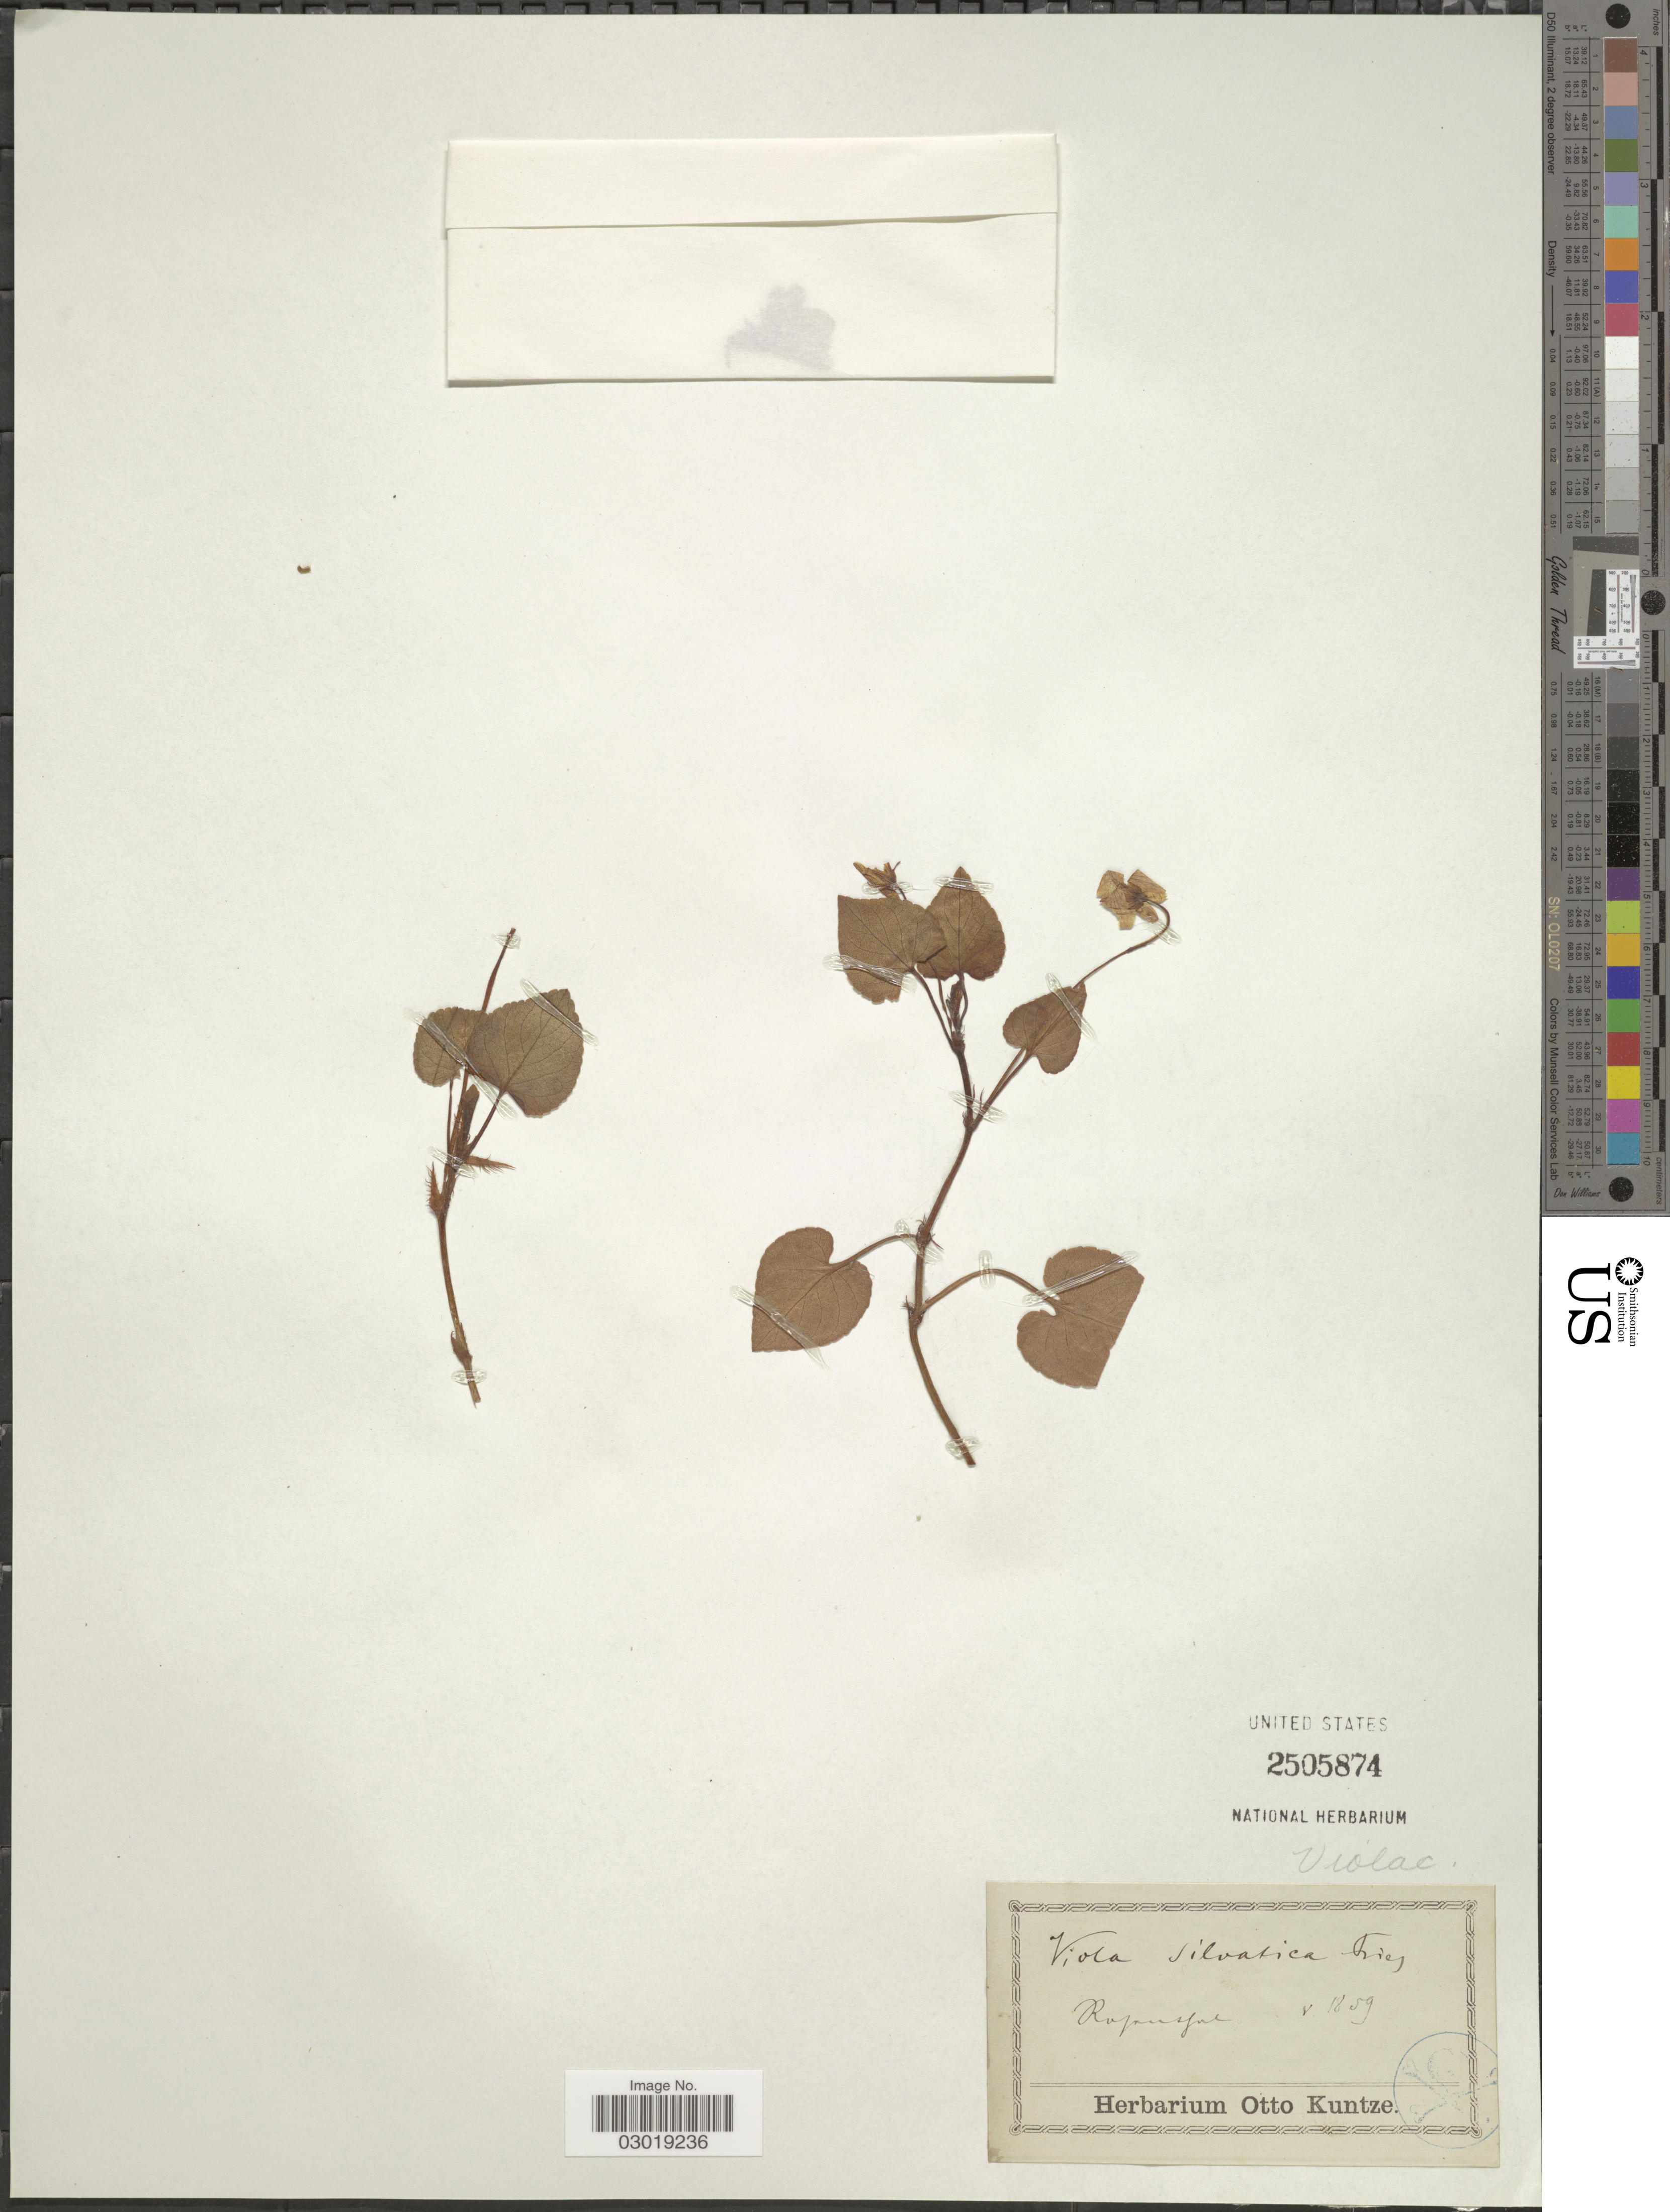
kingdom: Plantae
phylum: Tracheophyta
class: Magnoliopsida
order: Malpighiales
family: Violaceae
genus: Viola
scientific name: Viola sylvatica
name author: Fr.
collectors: ex herb. Otto Kuntze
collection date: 1859-05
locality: Ropangne [interpreted].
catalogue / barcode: US 2505874